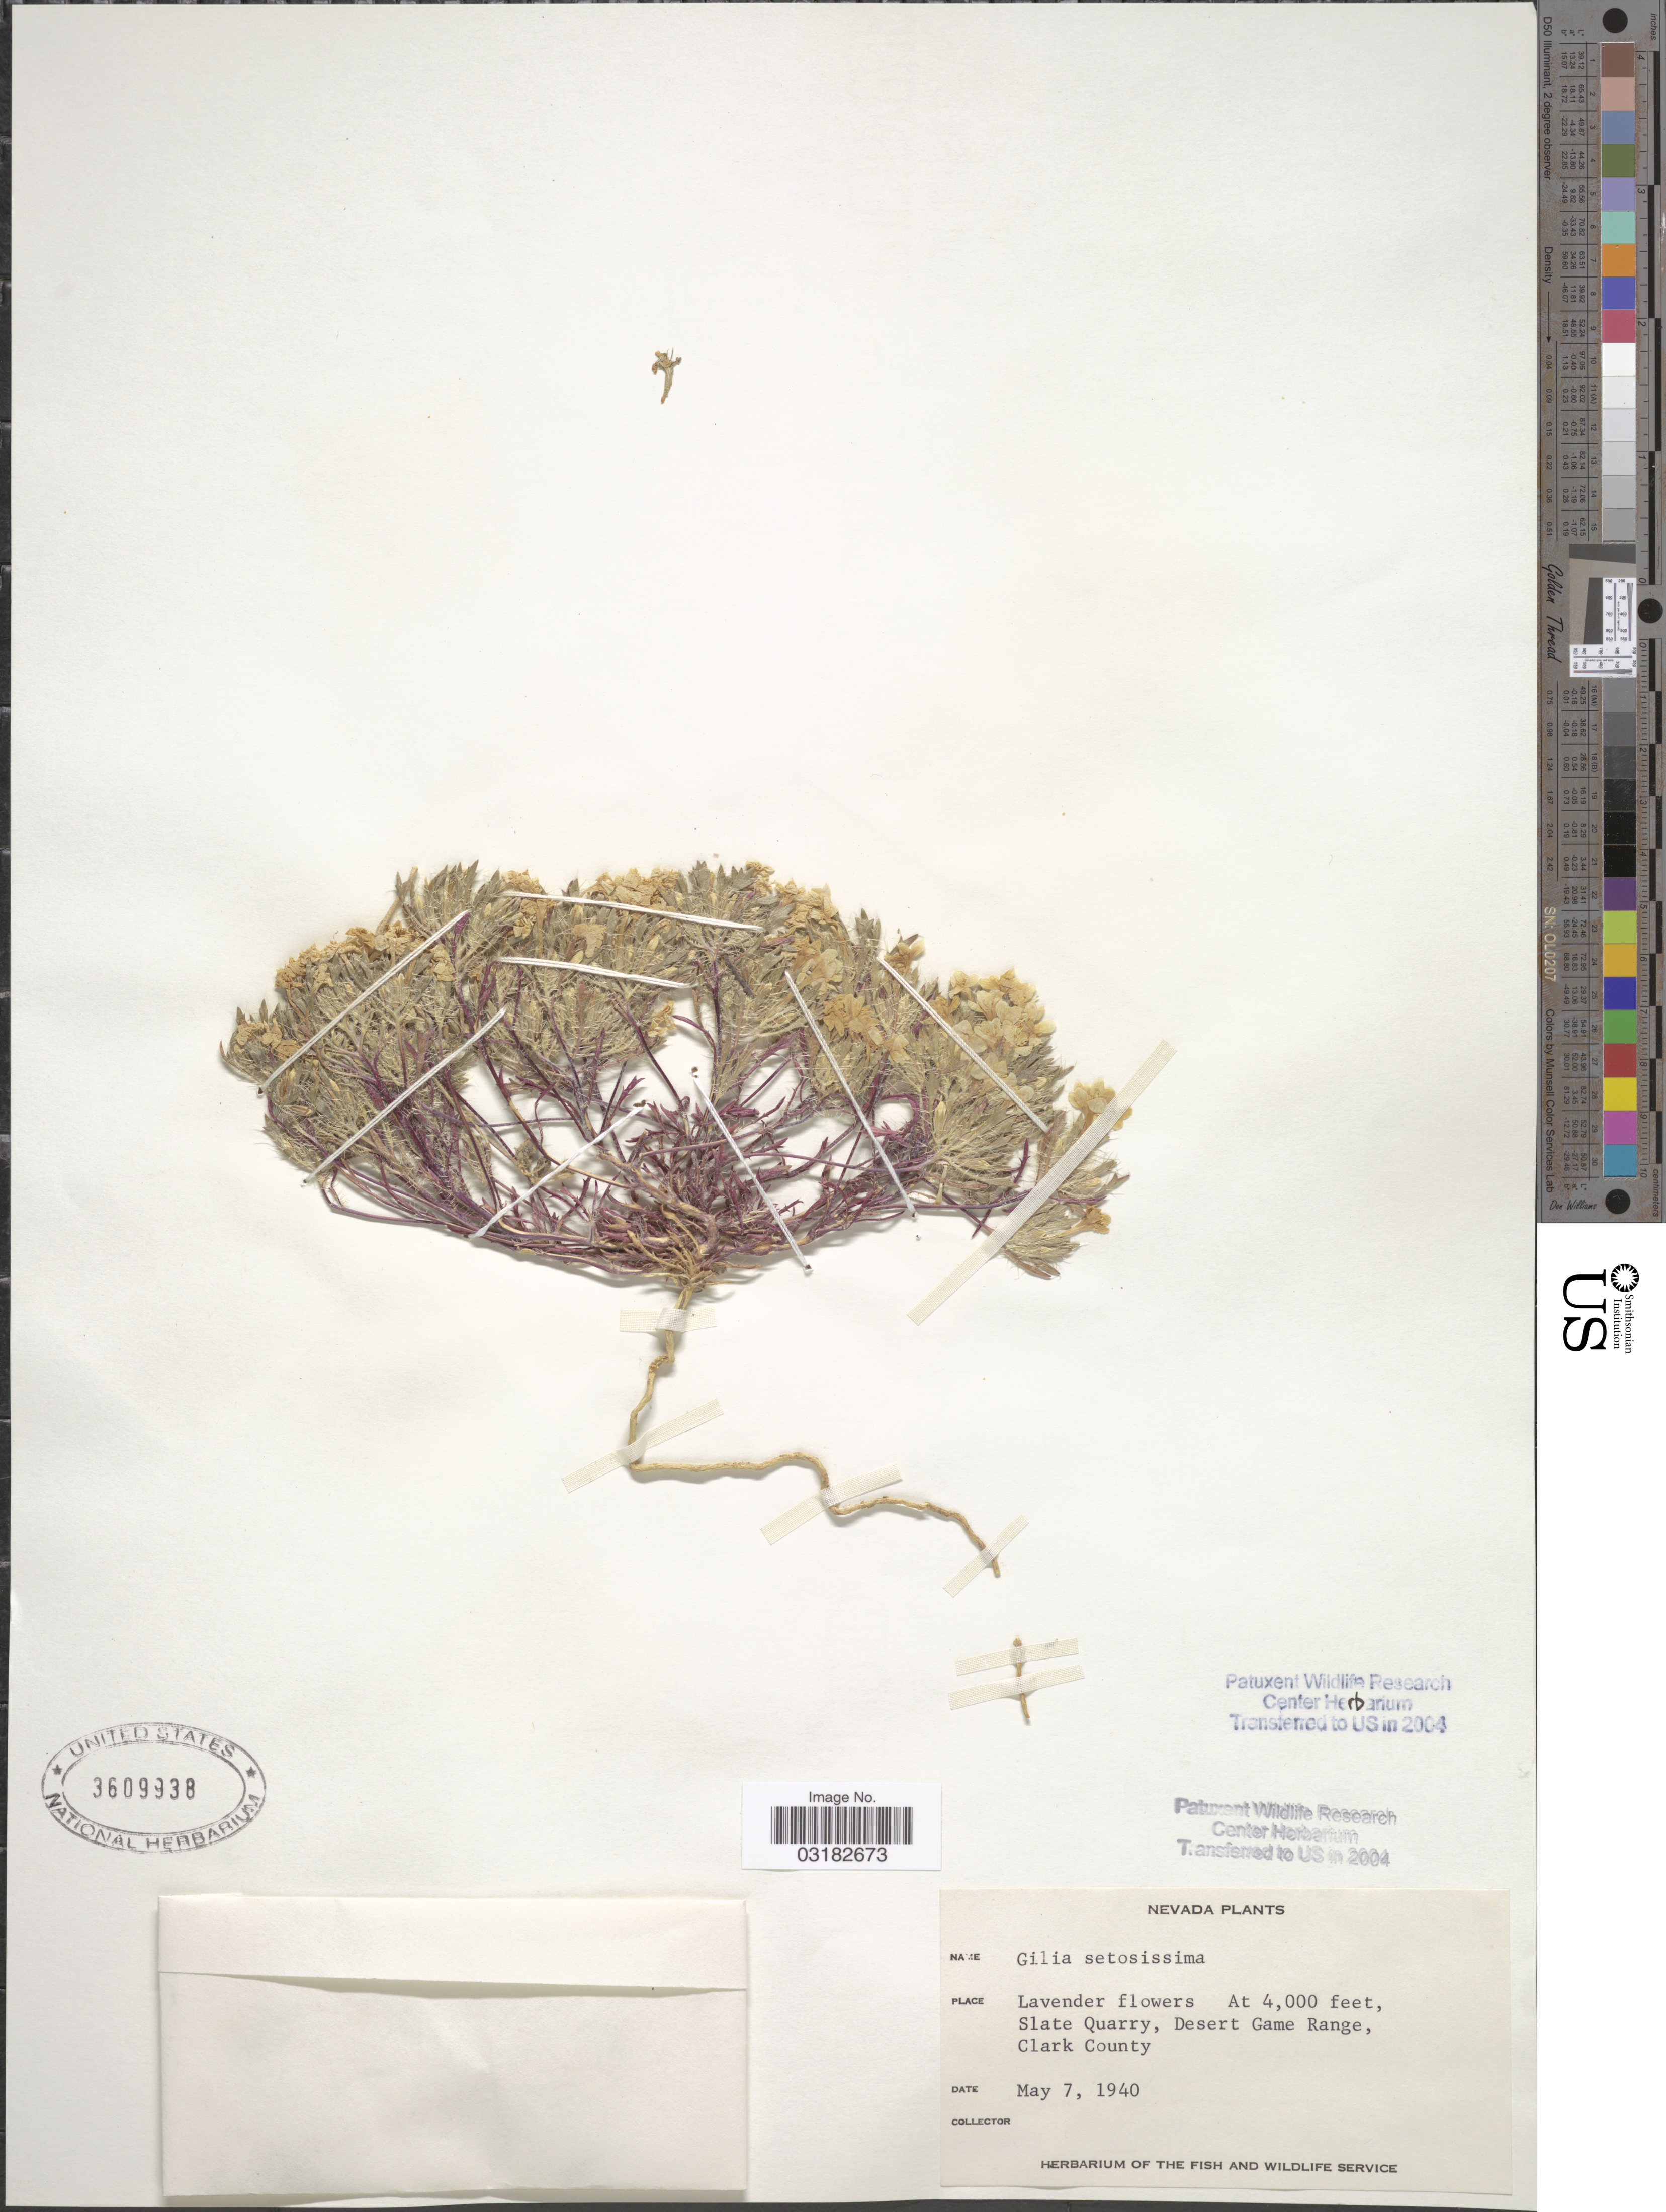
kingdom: Plantae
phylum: Tracheophyta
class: Magnoliopsida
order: Ericales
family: Polemoniaceae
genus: Langloisia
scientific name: Langloisia setosissima subsp. setosissima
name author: (Torr. & A. Gray) Greene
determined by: Strong, Mark T., (BOT), Smithsonian Institution - National Museum of Natural History (UNITED STATES)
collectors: Ex herb. Fish and Wildlife Service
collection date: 1940-05-07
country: United States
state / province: Nevada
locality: Slate Quarry, Desert Game Range, Clark County.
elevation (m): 1219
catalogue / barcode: US 3609938